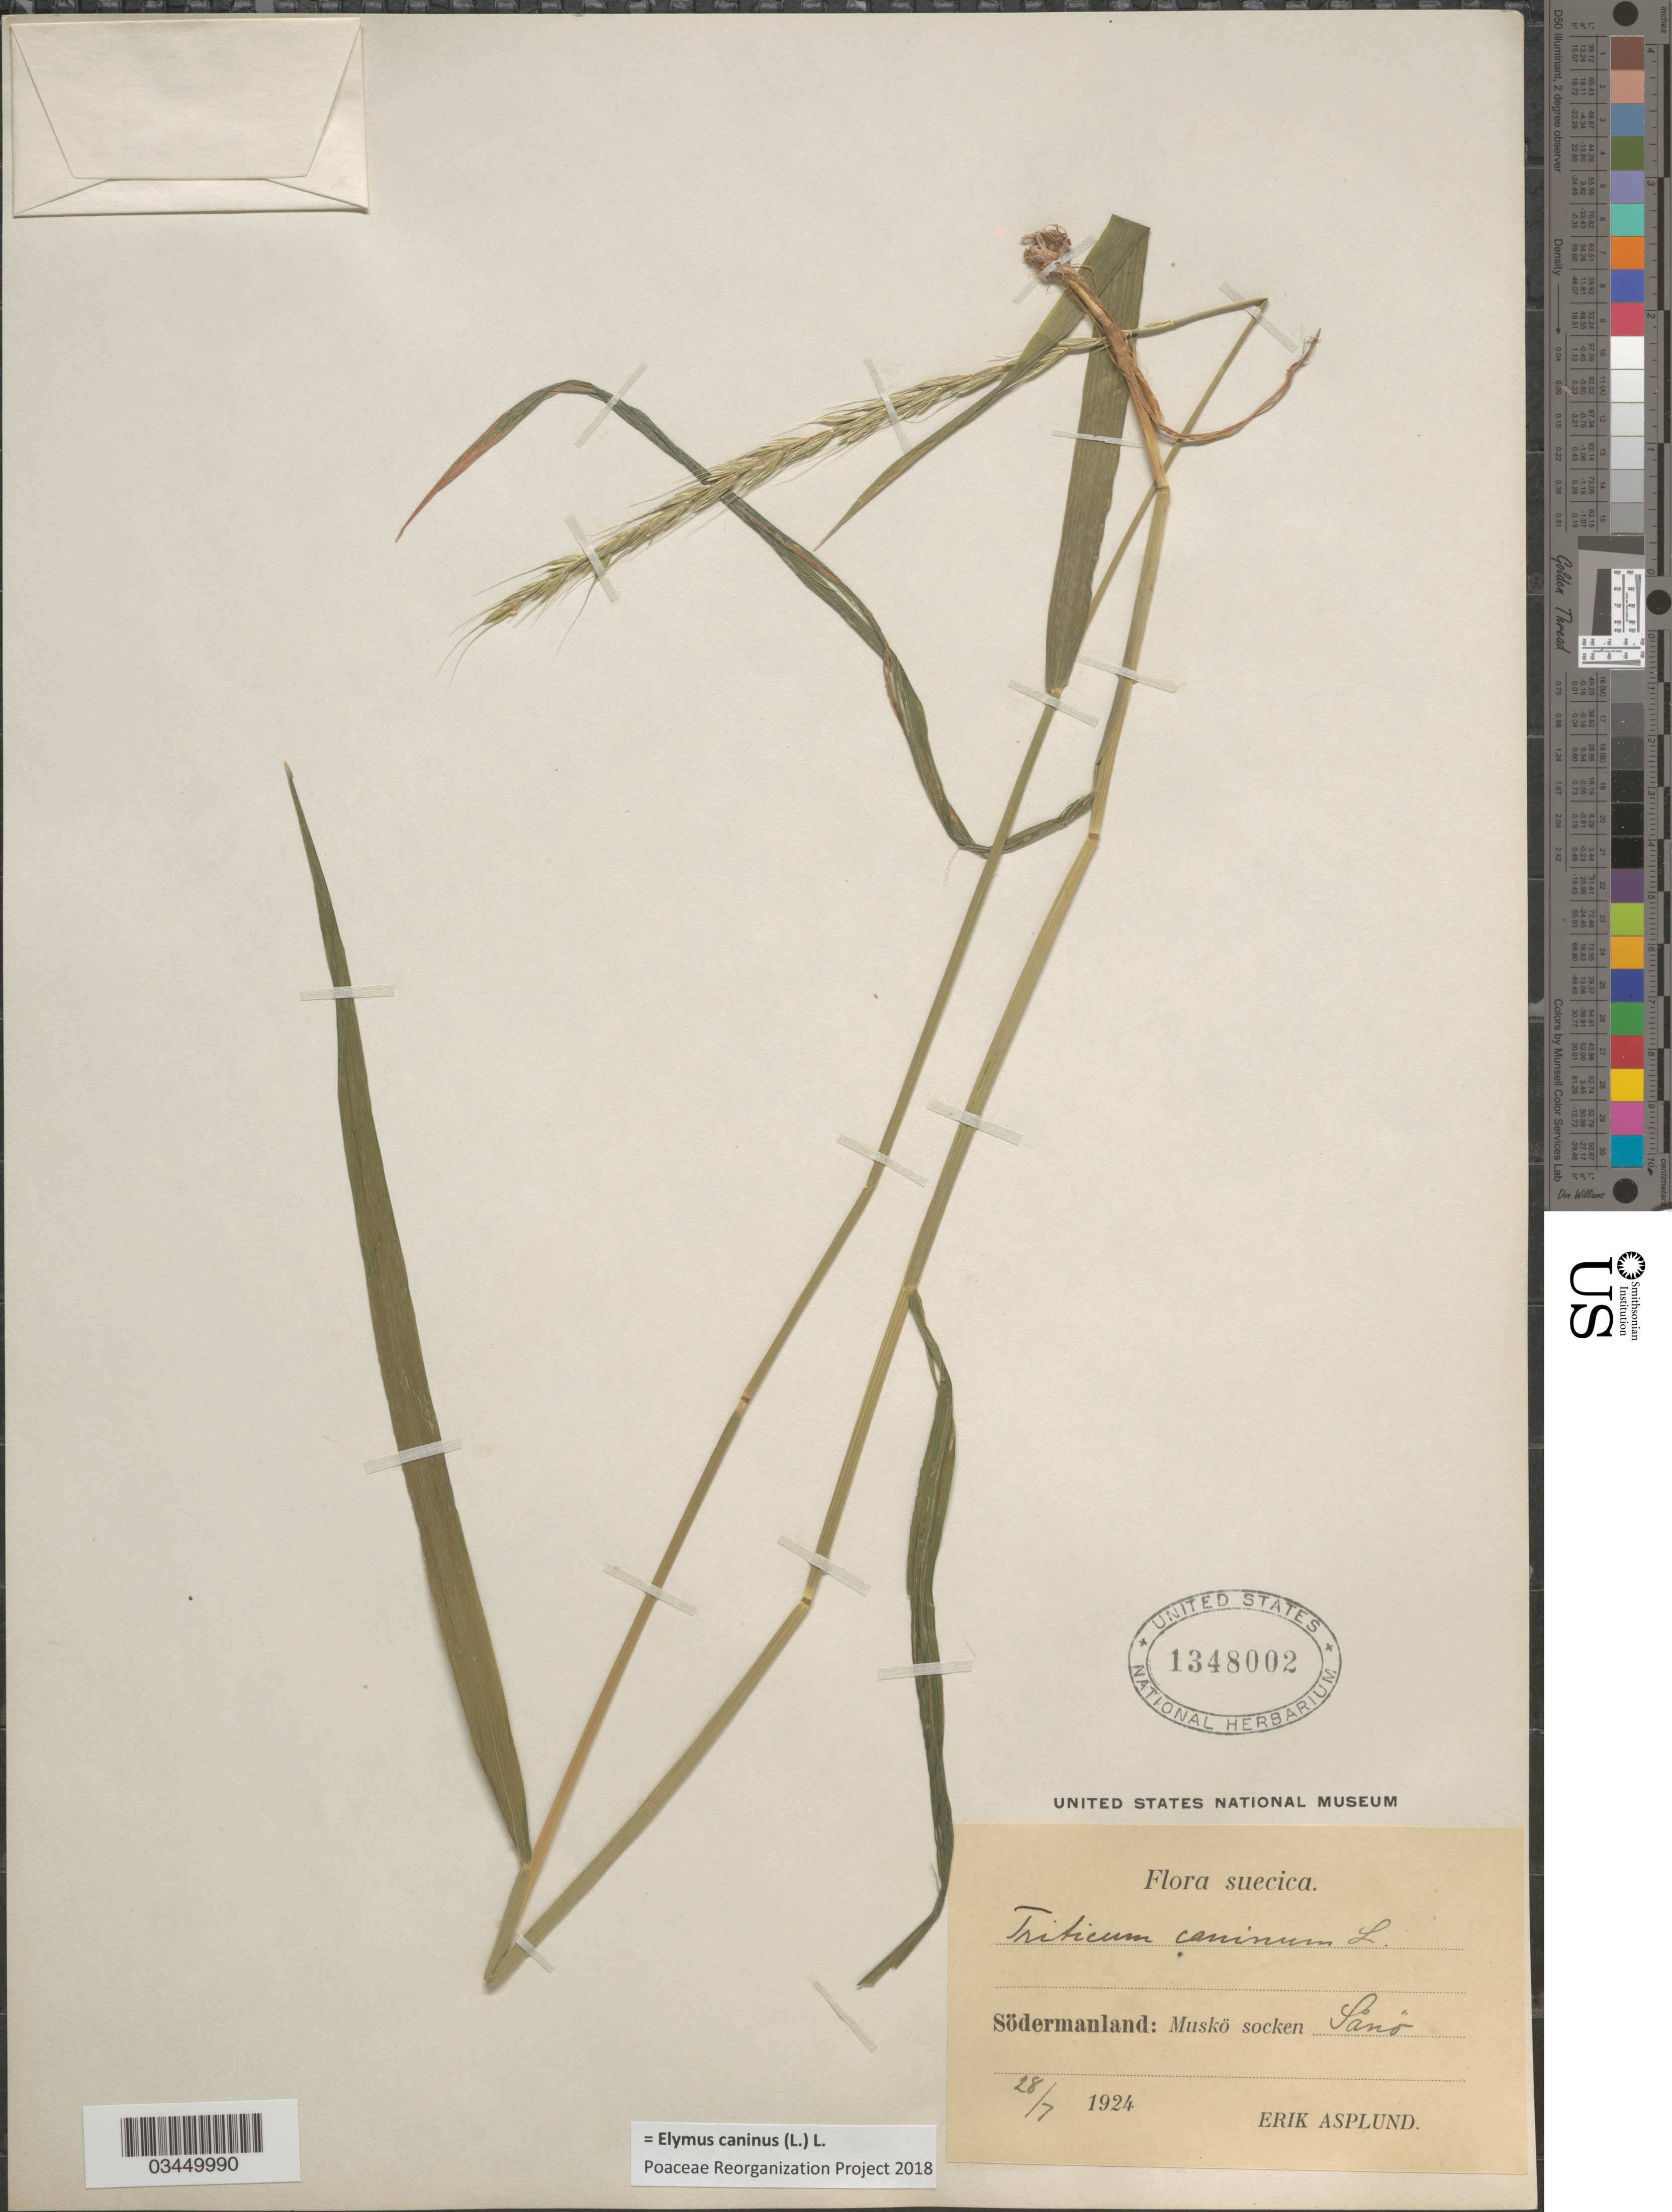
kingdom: Plantae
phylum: Tracheophyta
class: Liliopsida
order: Poales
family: Poaceae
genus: Elymus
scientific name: Elymus caninus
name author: (L.) L.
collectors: E. Asplund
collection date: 1924-07-28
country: Sweden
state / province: Sodermanland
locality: Suecica. Södermanland: Muskö socken Sånö.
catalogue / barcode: US 1348002